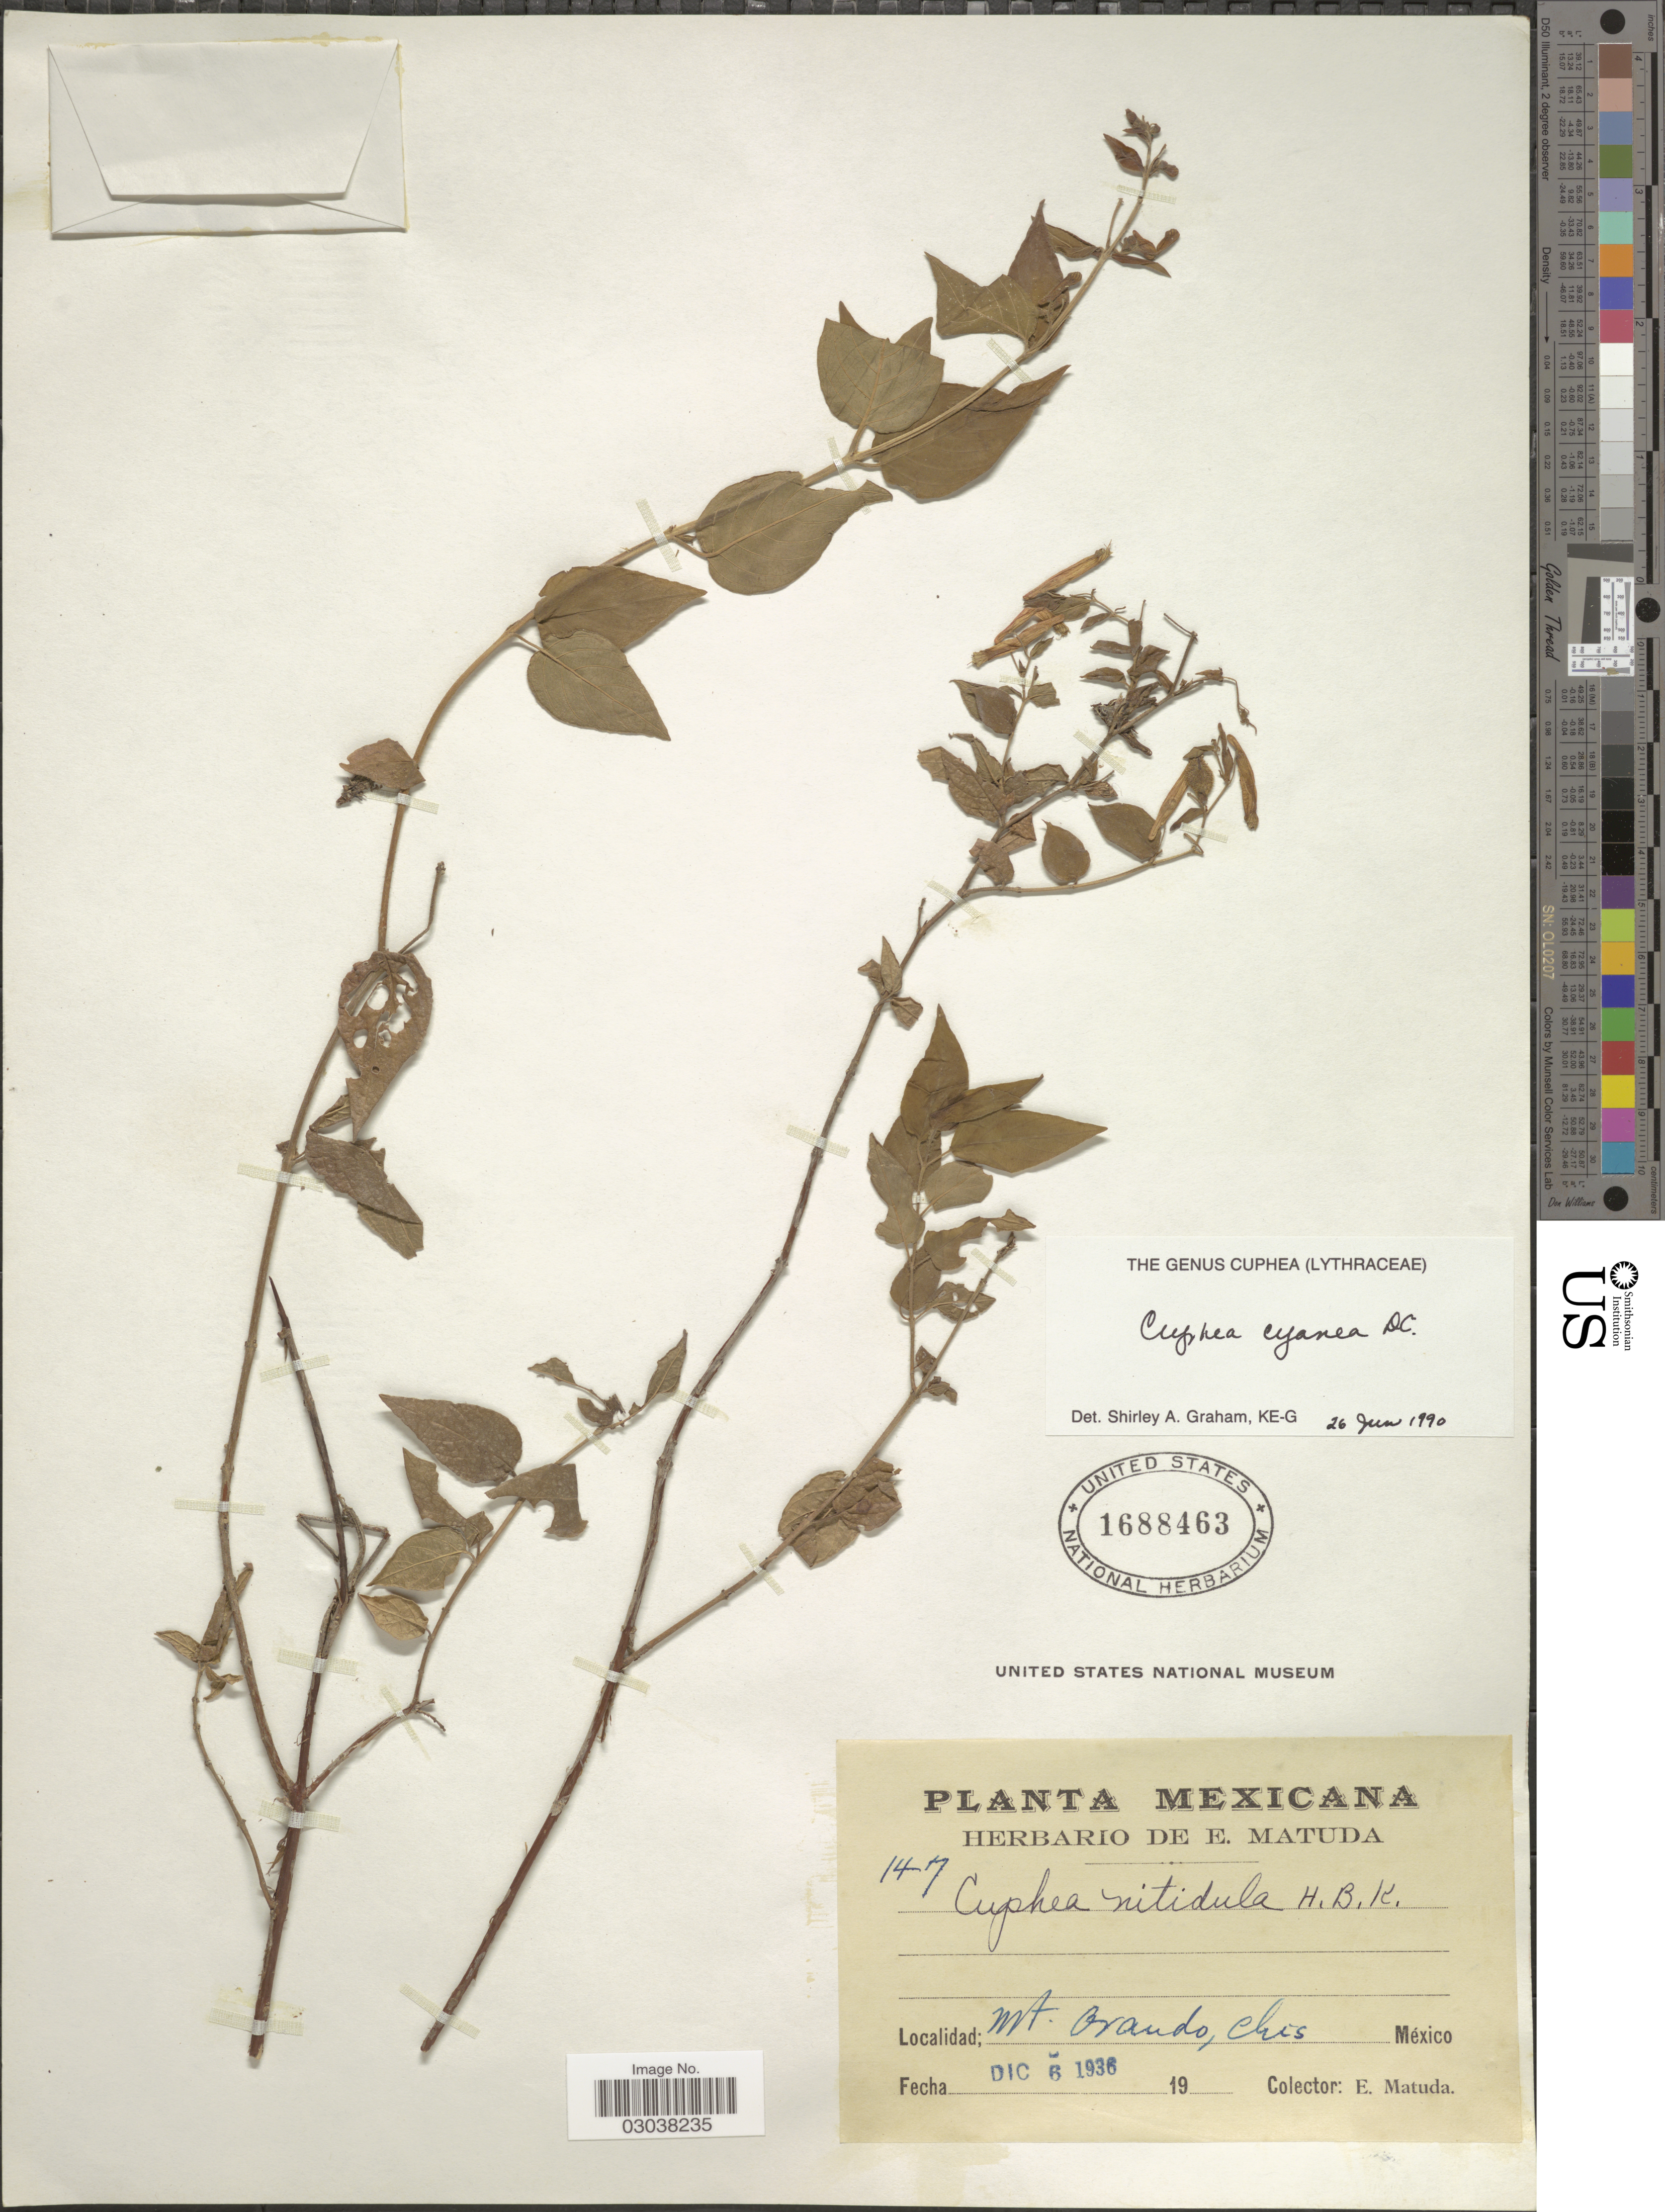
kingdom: Plantae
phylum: Tracheophyta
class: Magnoliopsida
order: Myrtales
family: Lythraceae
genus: Cuphea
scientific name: Cuphea cyanea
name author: DC.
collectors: E. Matuda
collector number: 147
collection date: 1936-12-06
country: Mexico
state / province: Chiapas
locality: Mt. Ovando.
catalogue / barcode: US 1688463